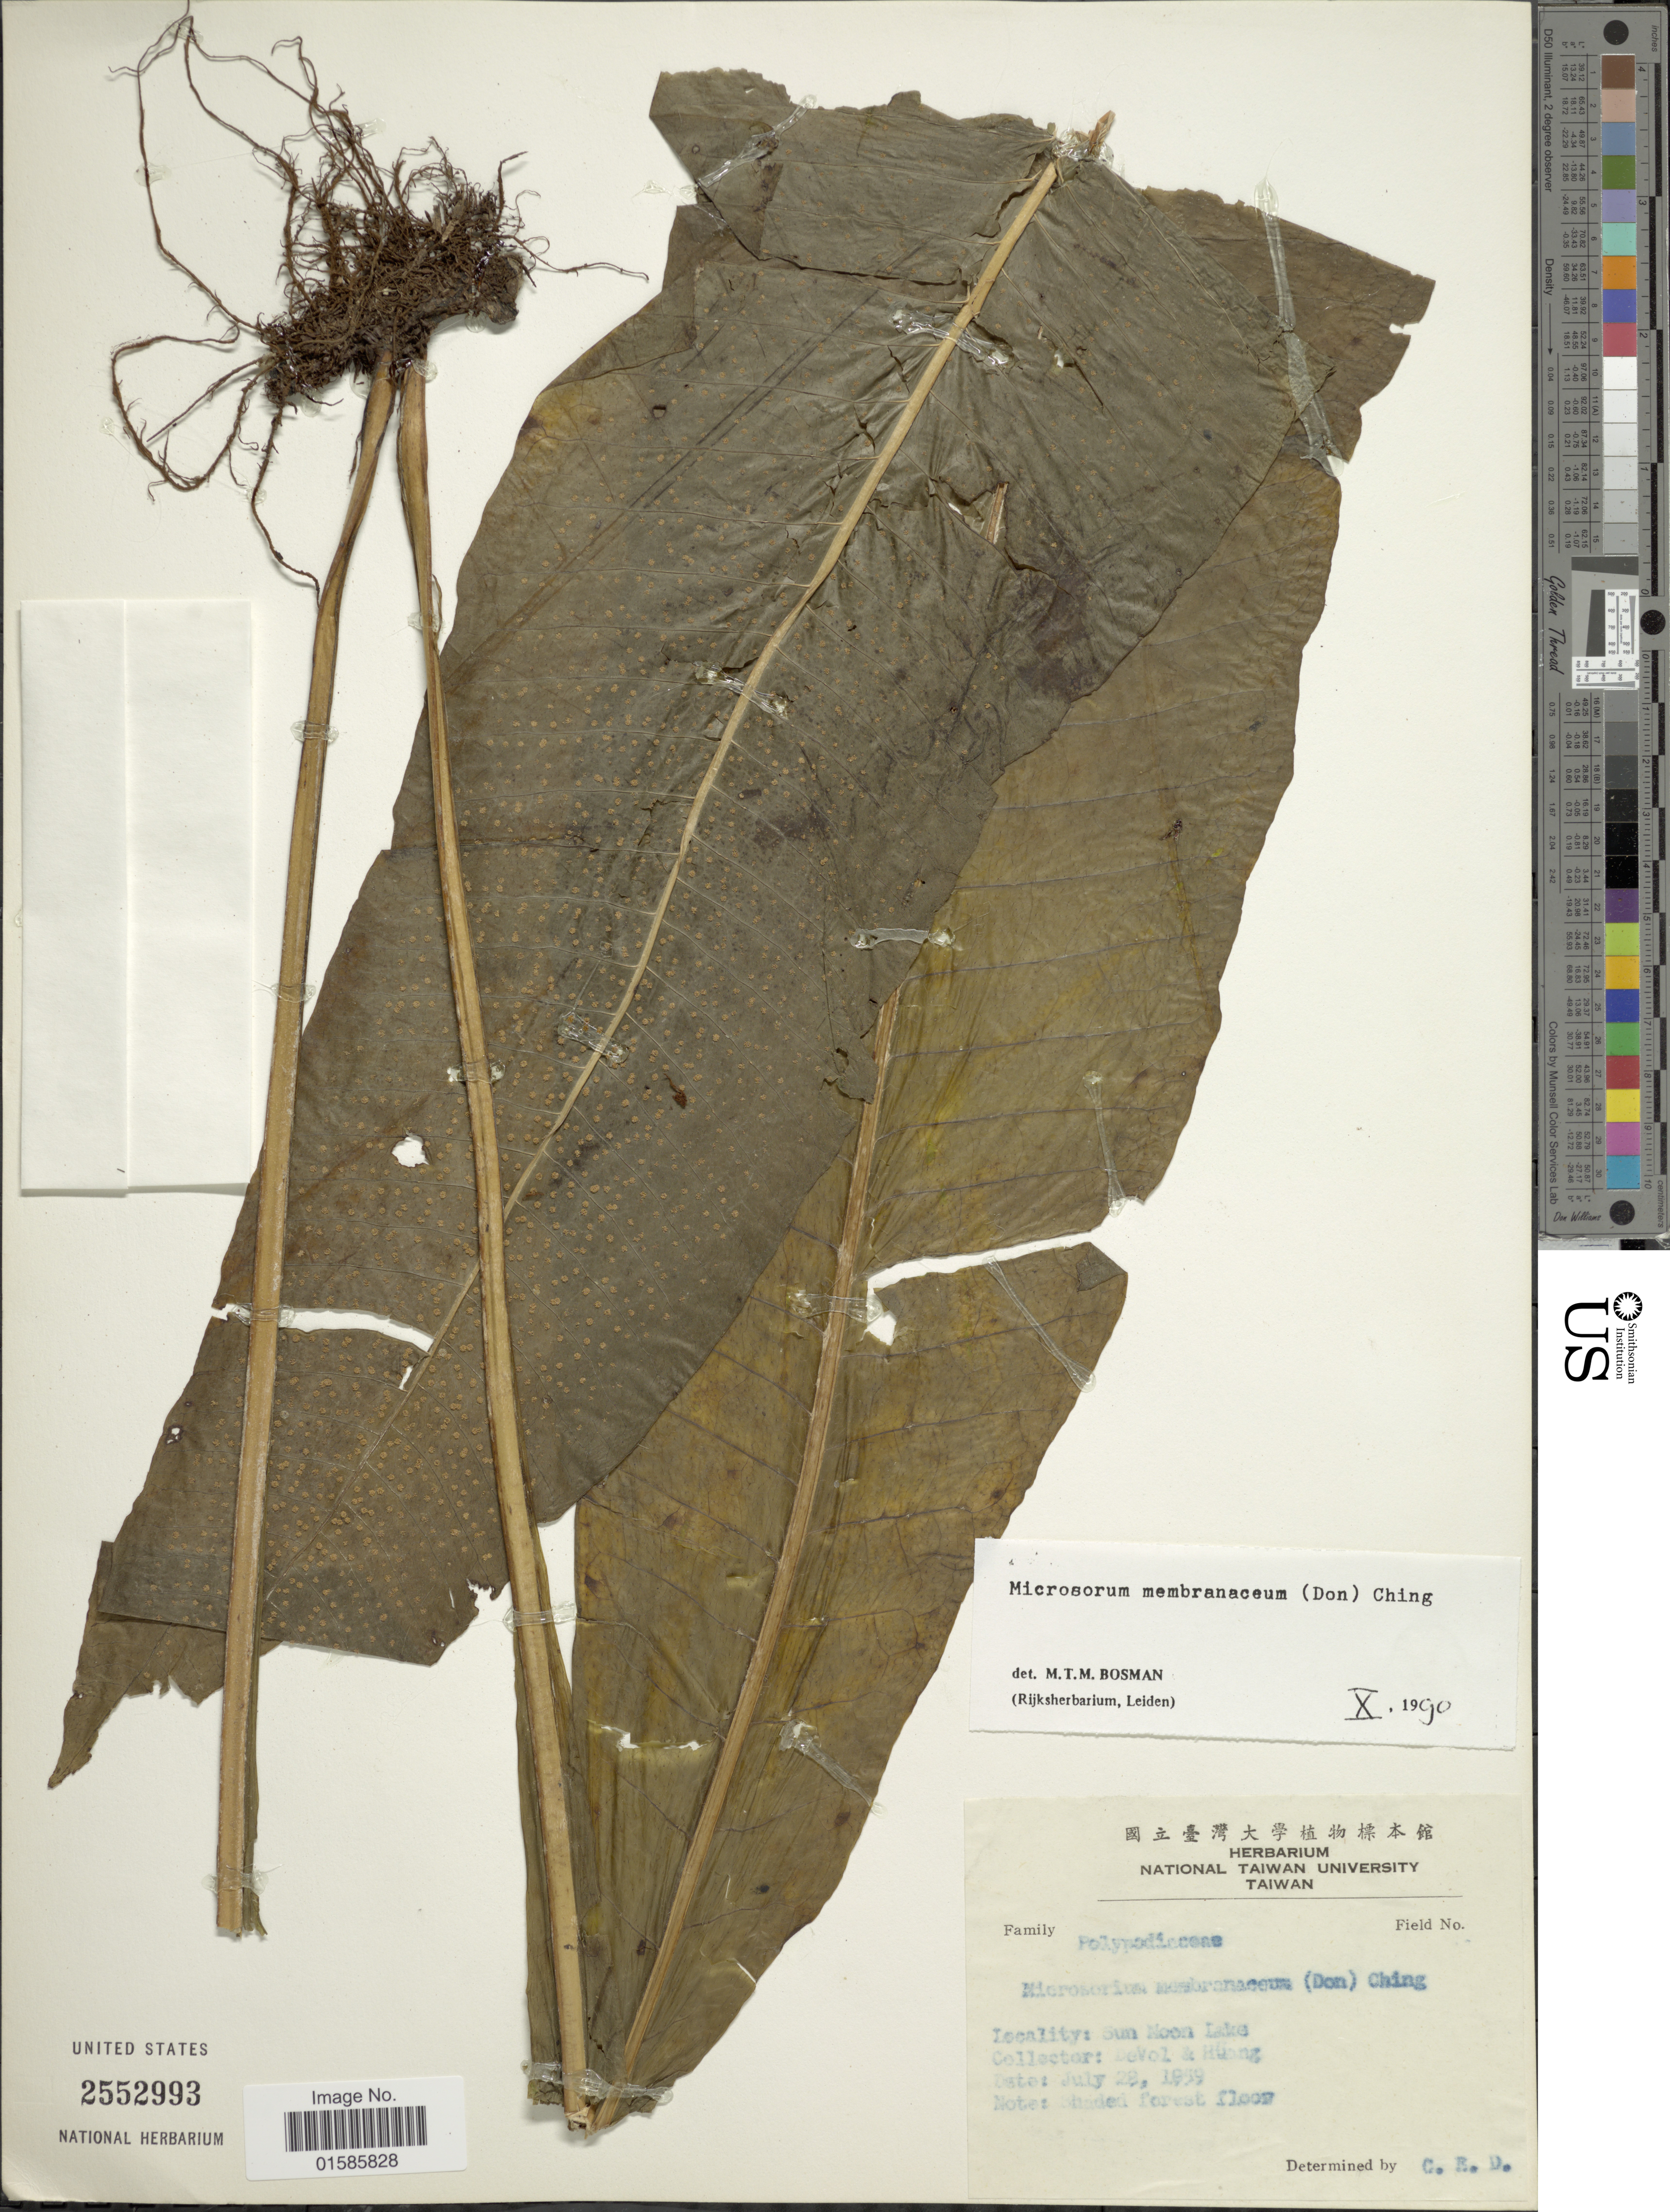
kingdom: Plantae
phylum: Tracheophyta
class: Polypodiopsida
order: Polypodiales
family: Polypodiaceae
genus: Microsorum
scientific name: Microsorum membranaceum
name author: (D. Don) Ching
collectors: C. E. De Vol & Huang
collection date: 1959-07-28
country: Taiwan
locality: Sum Moon Lake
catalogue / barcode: US 2552993